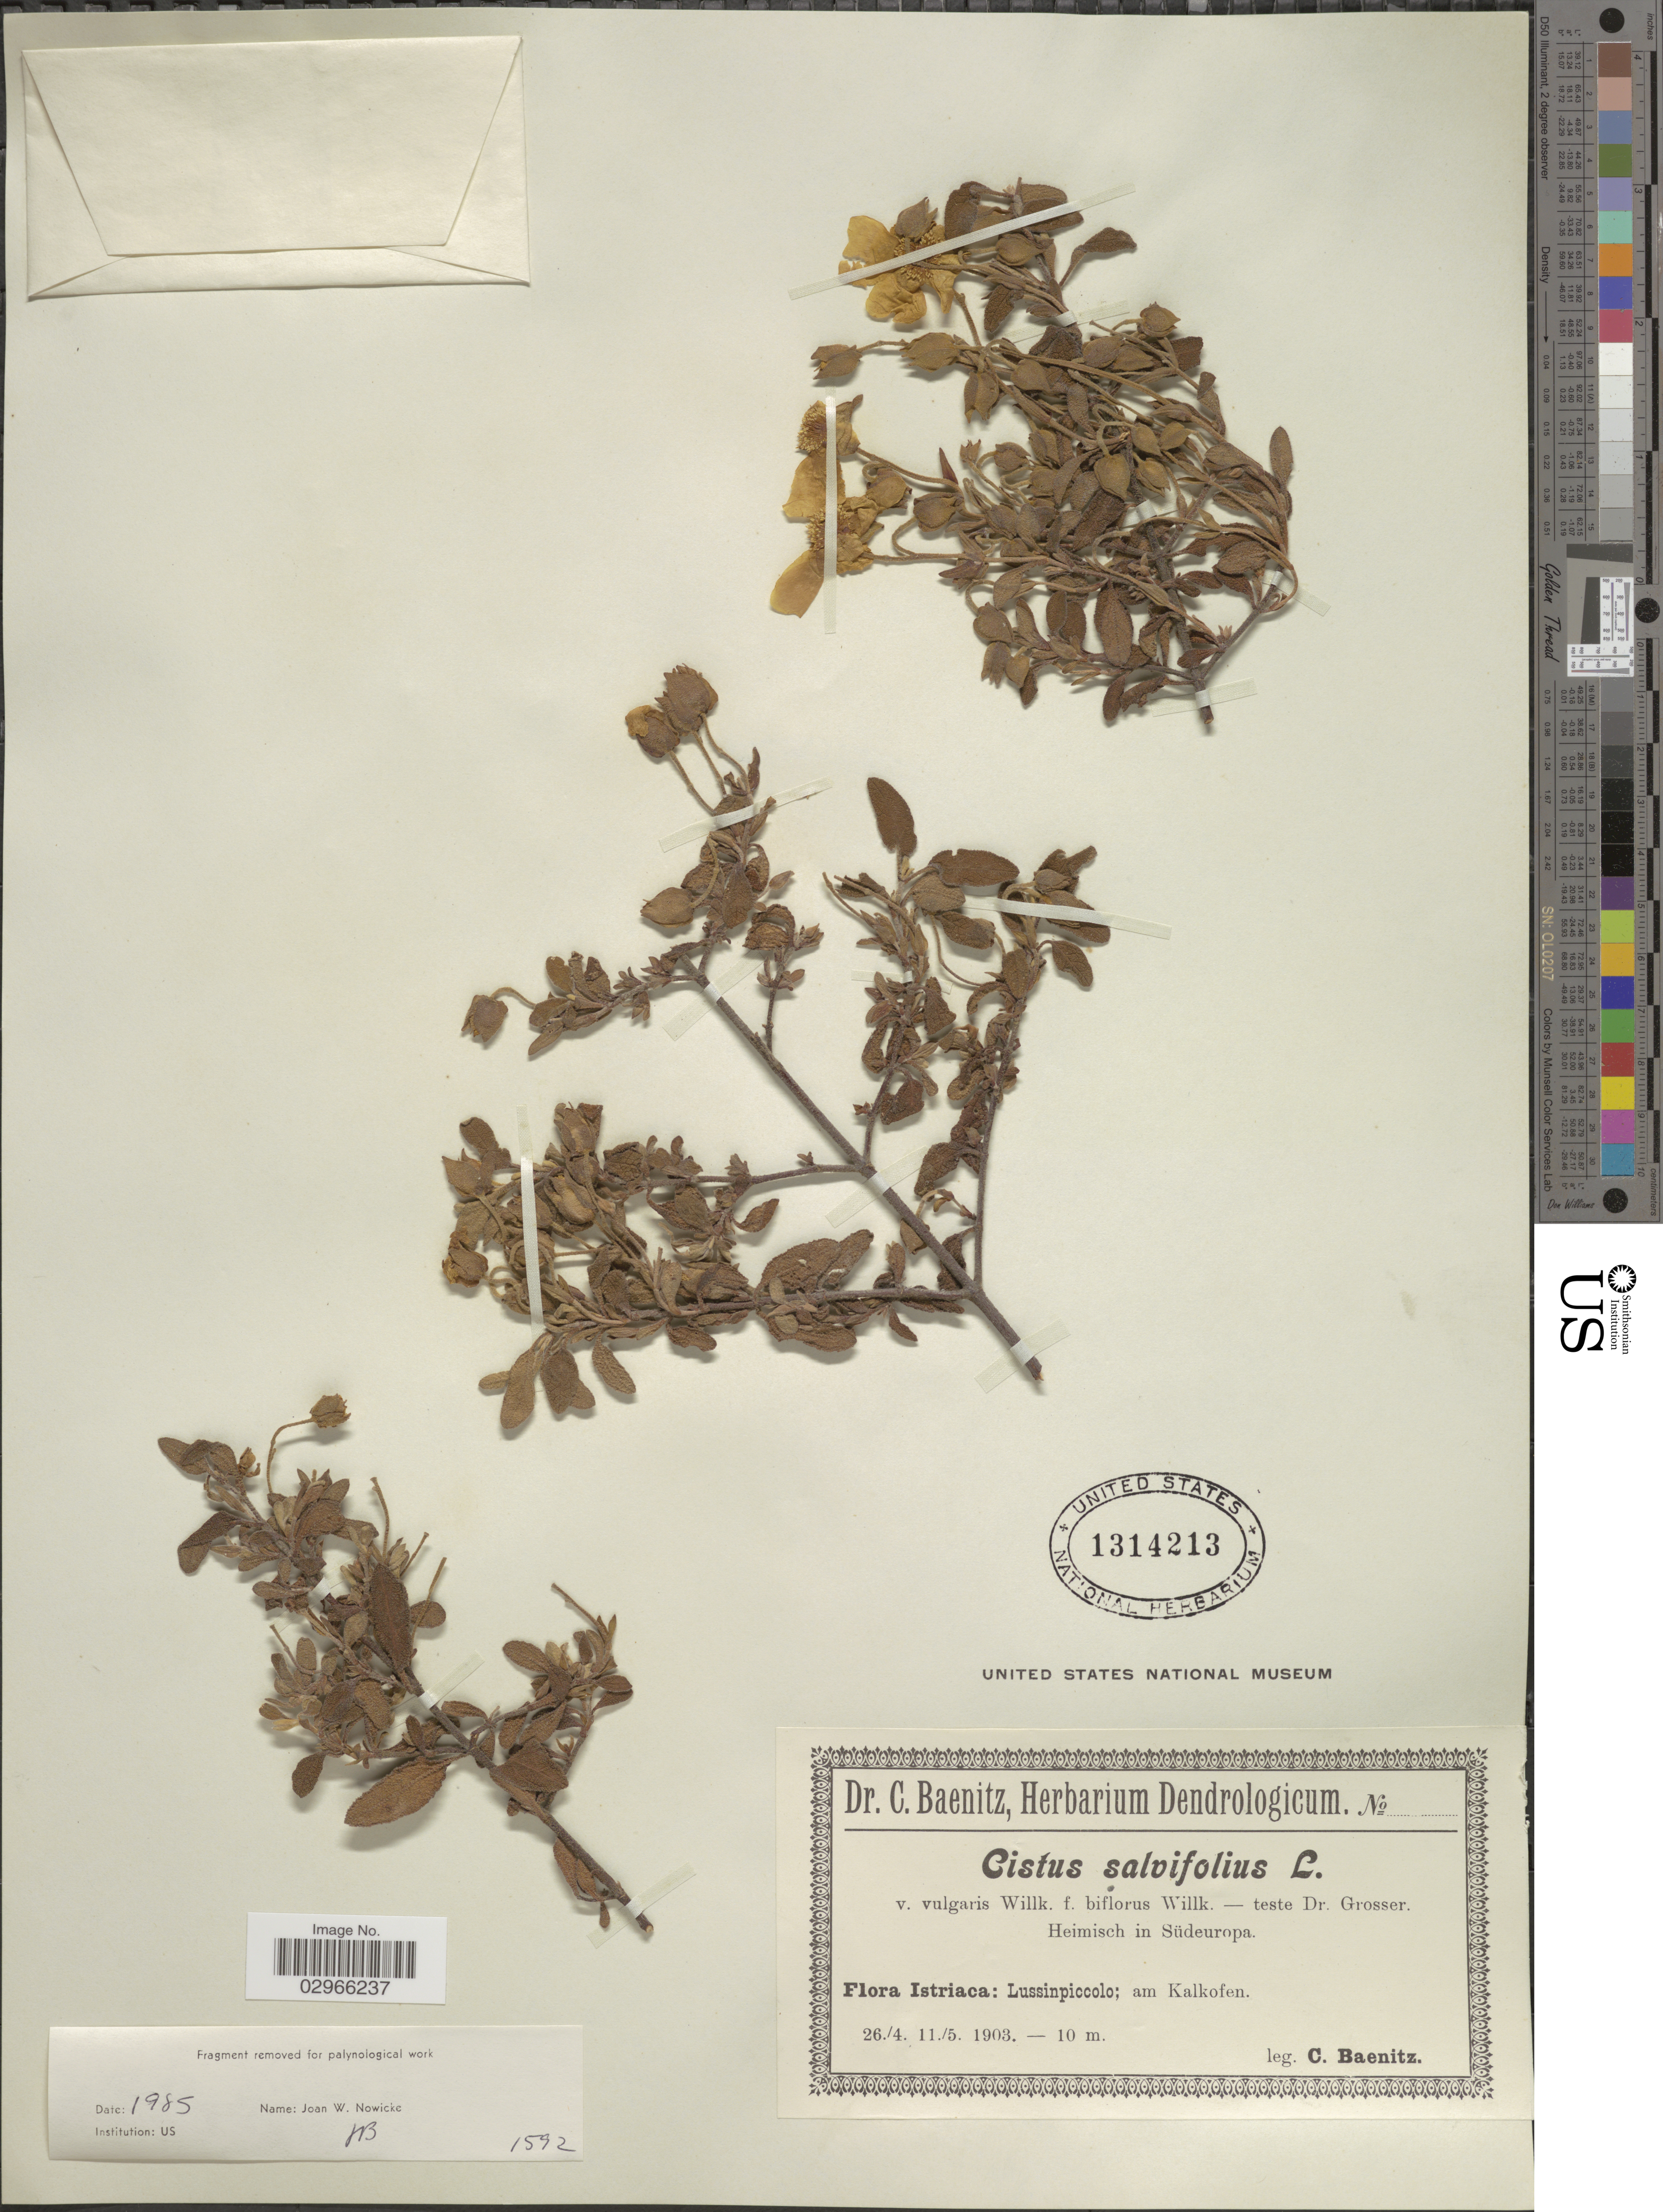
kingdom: Plantae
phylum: Tracheophyta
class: Magnoliopsida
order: Malvales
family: Cistaceae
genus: Cistus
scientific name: Cistus salviifolius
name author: L.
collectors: C. G. Baenitz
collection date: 1903-04-26/1903-05-11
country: Croatia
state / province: Istria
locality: Istriaca: Lussinpiccolo; am Kalkofen.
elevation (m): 10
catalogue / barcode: US 1314213